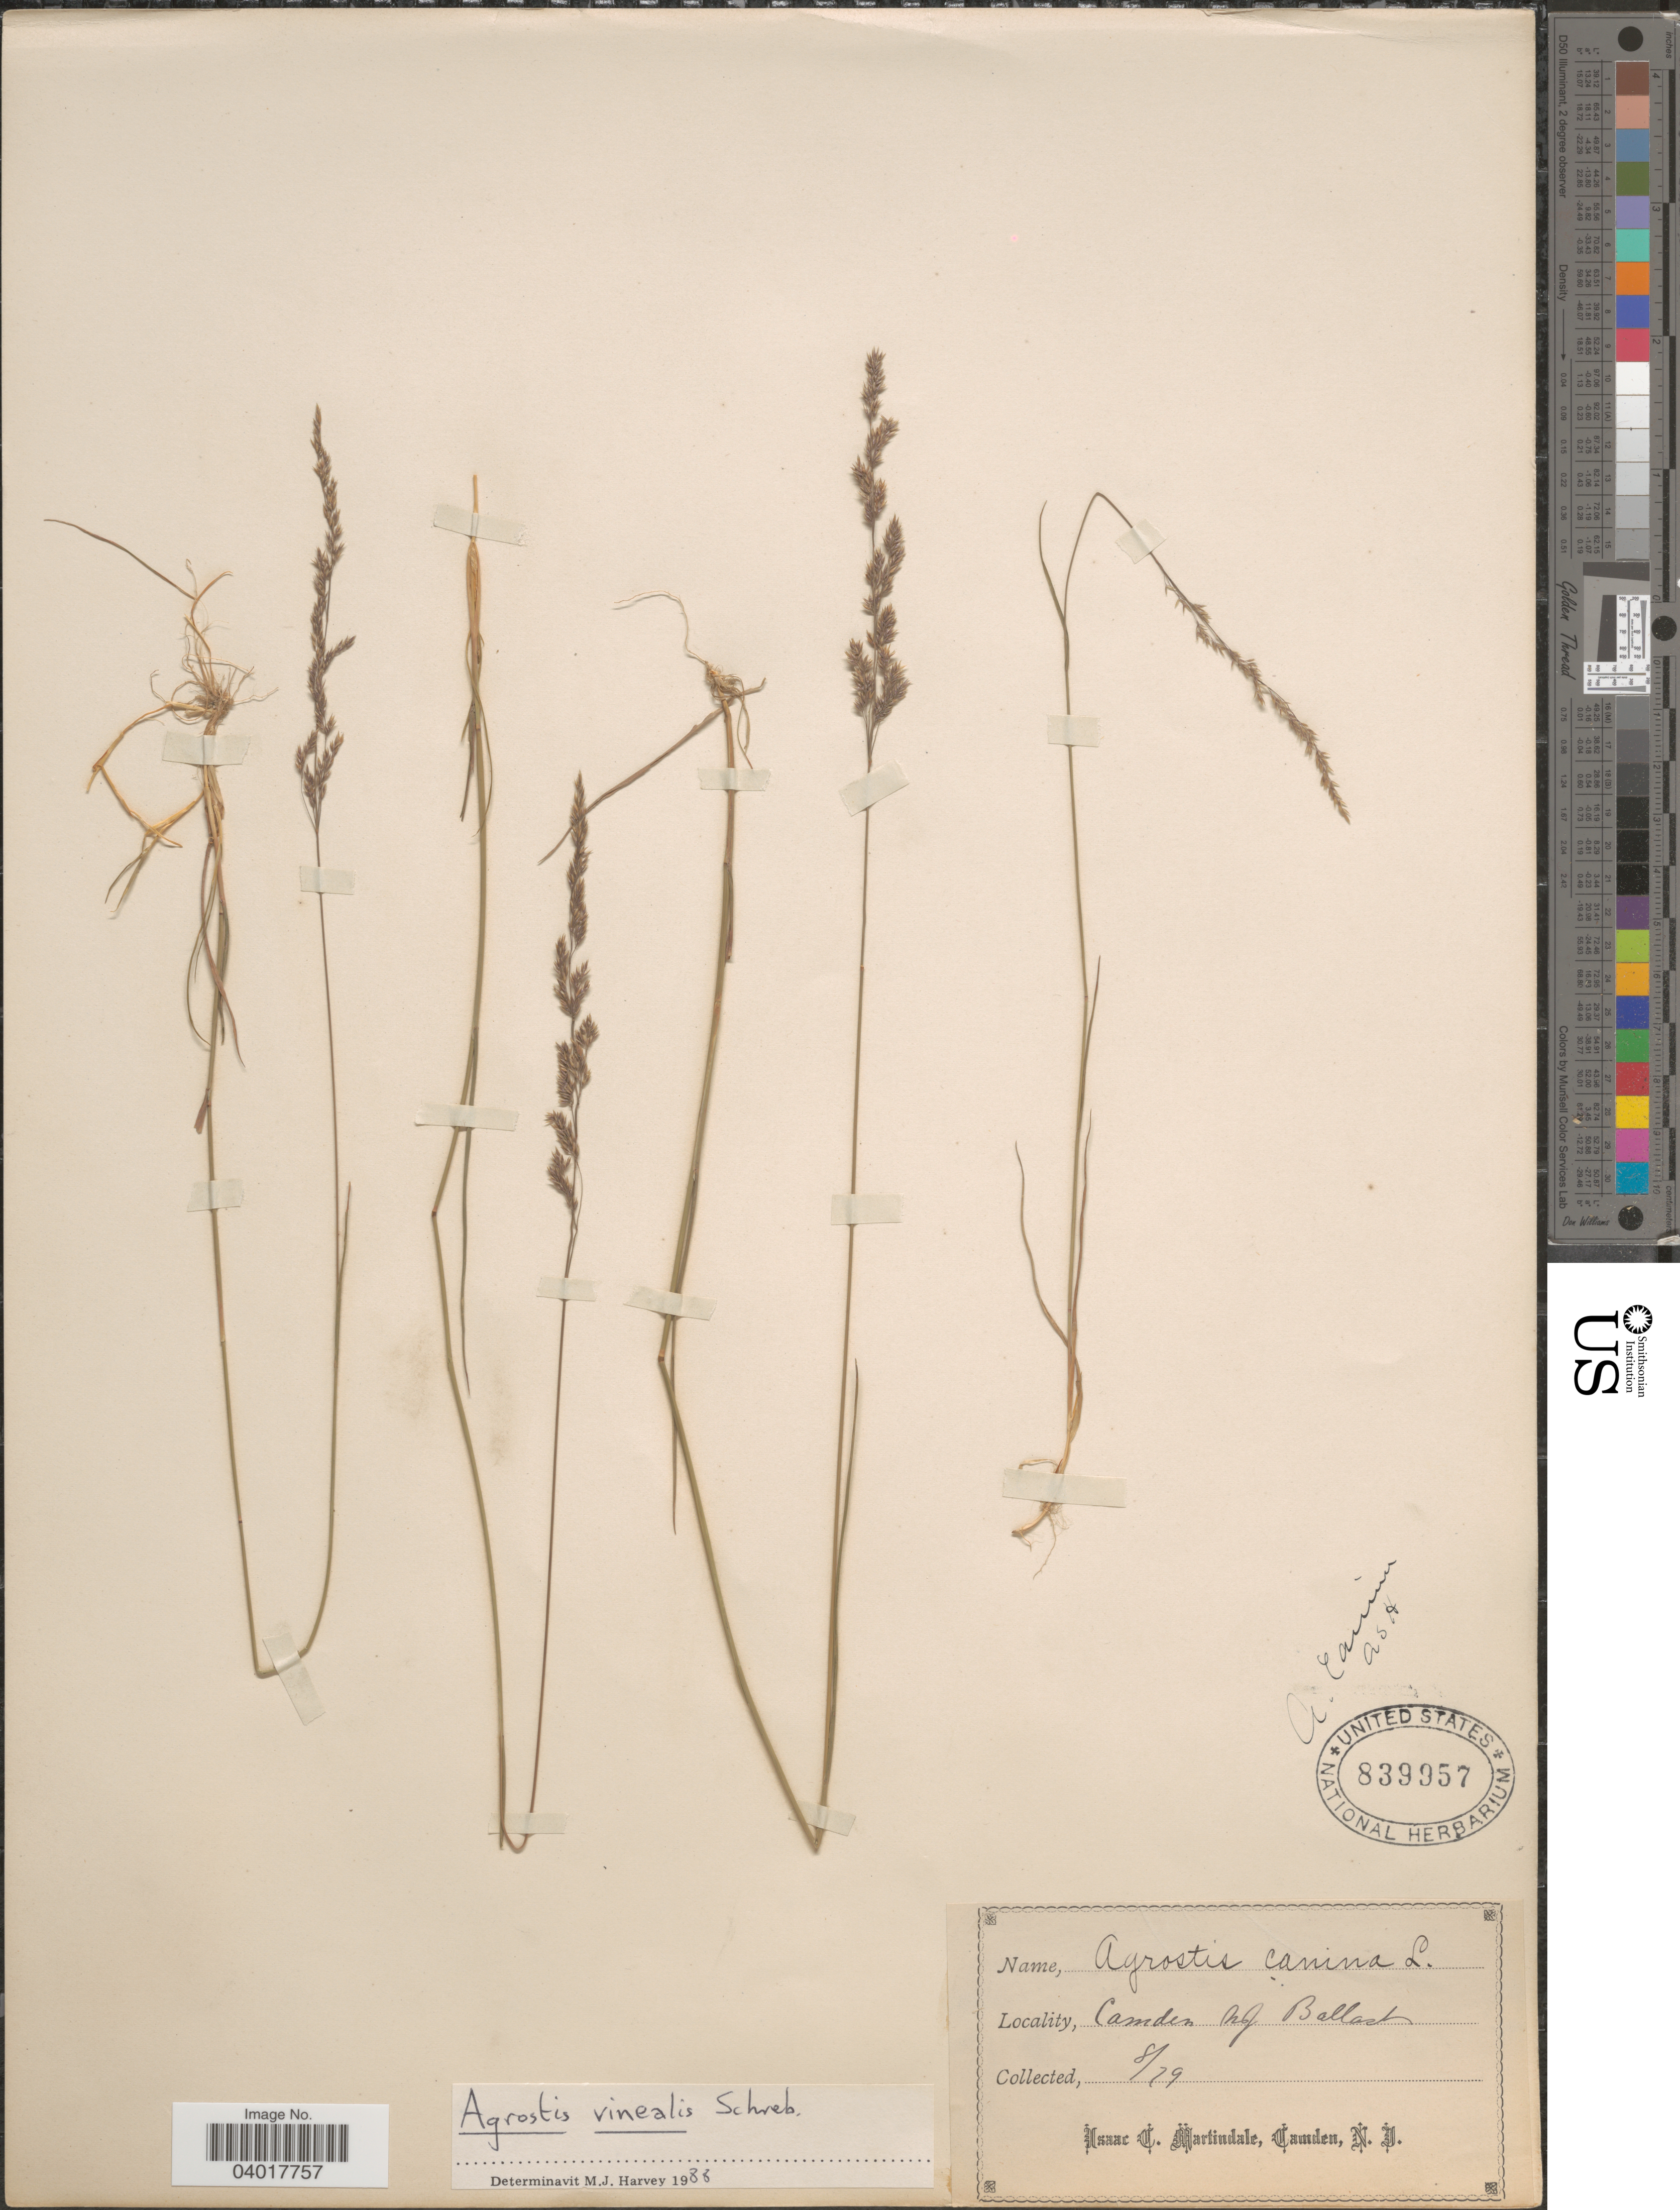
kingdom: Plantae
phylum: Tracheophyta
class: Liliopsida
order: Poales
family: Poaceae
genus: Agrostis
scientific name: Agrostis canina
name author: L.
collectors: I. C. Martindale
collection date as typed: Transcribed d/m/y: /8/79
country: United States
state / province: New Jersey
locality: Camden Ballast.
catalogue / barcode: US 839957